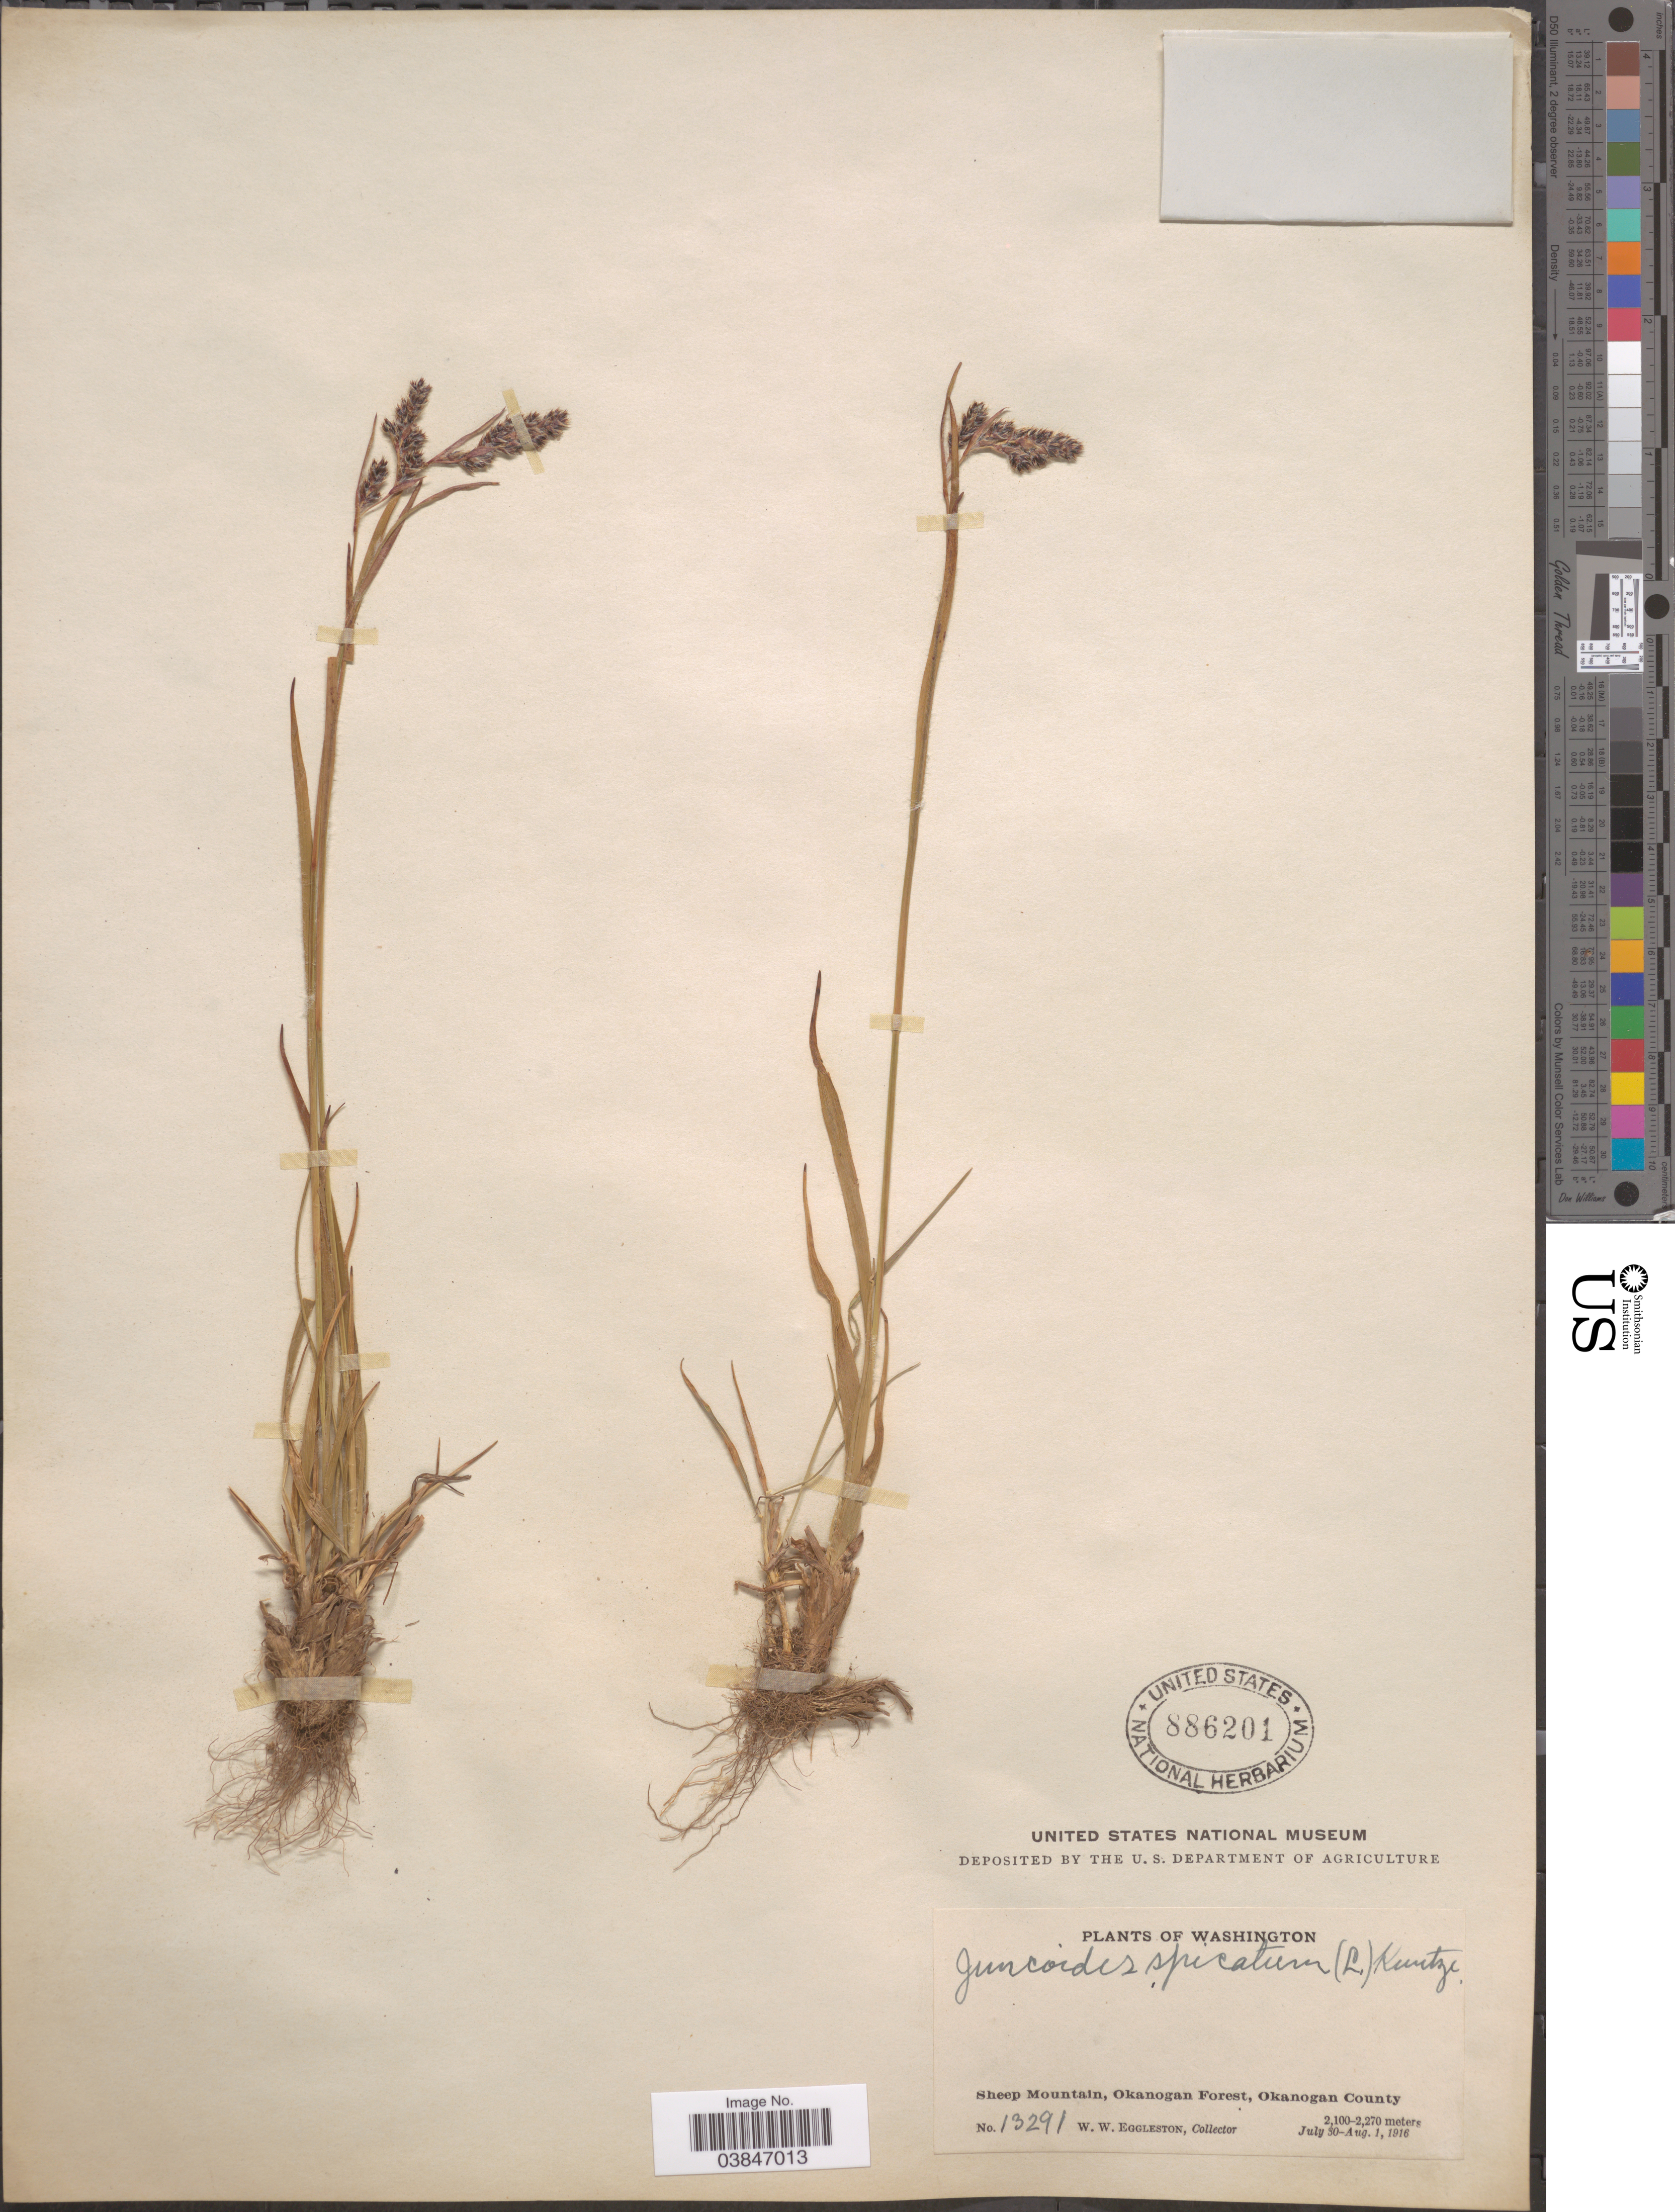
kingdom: Plantae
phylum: Tracheophyta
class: Liliopsida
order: Poales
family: Juncaceae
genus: Luzula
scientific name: Luzula spicata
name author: (L.) DC.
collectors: W. W. Eggleston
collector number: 13291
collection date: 1916-07-30/1916-08-01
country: United States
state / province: Washington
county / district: Okanogan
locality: Sheep Mountain, Okanogan Forest, Okanogan County.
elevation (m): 2100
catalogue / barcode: US 886201